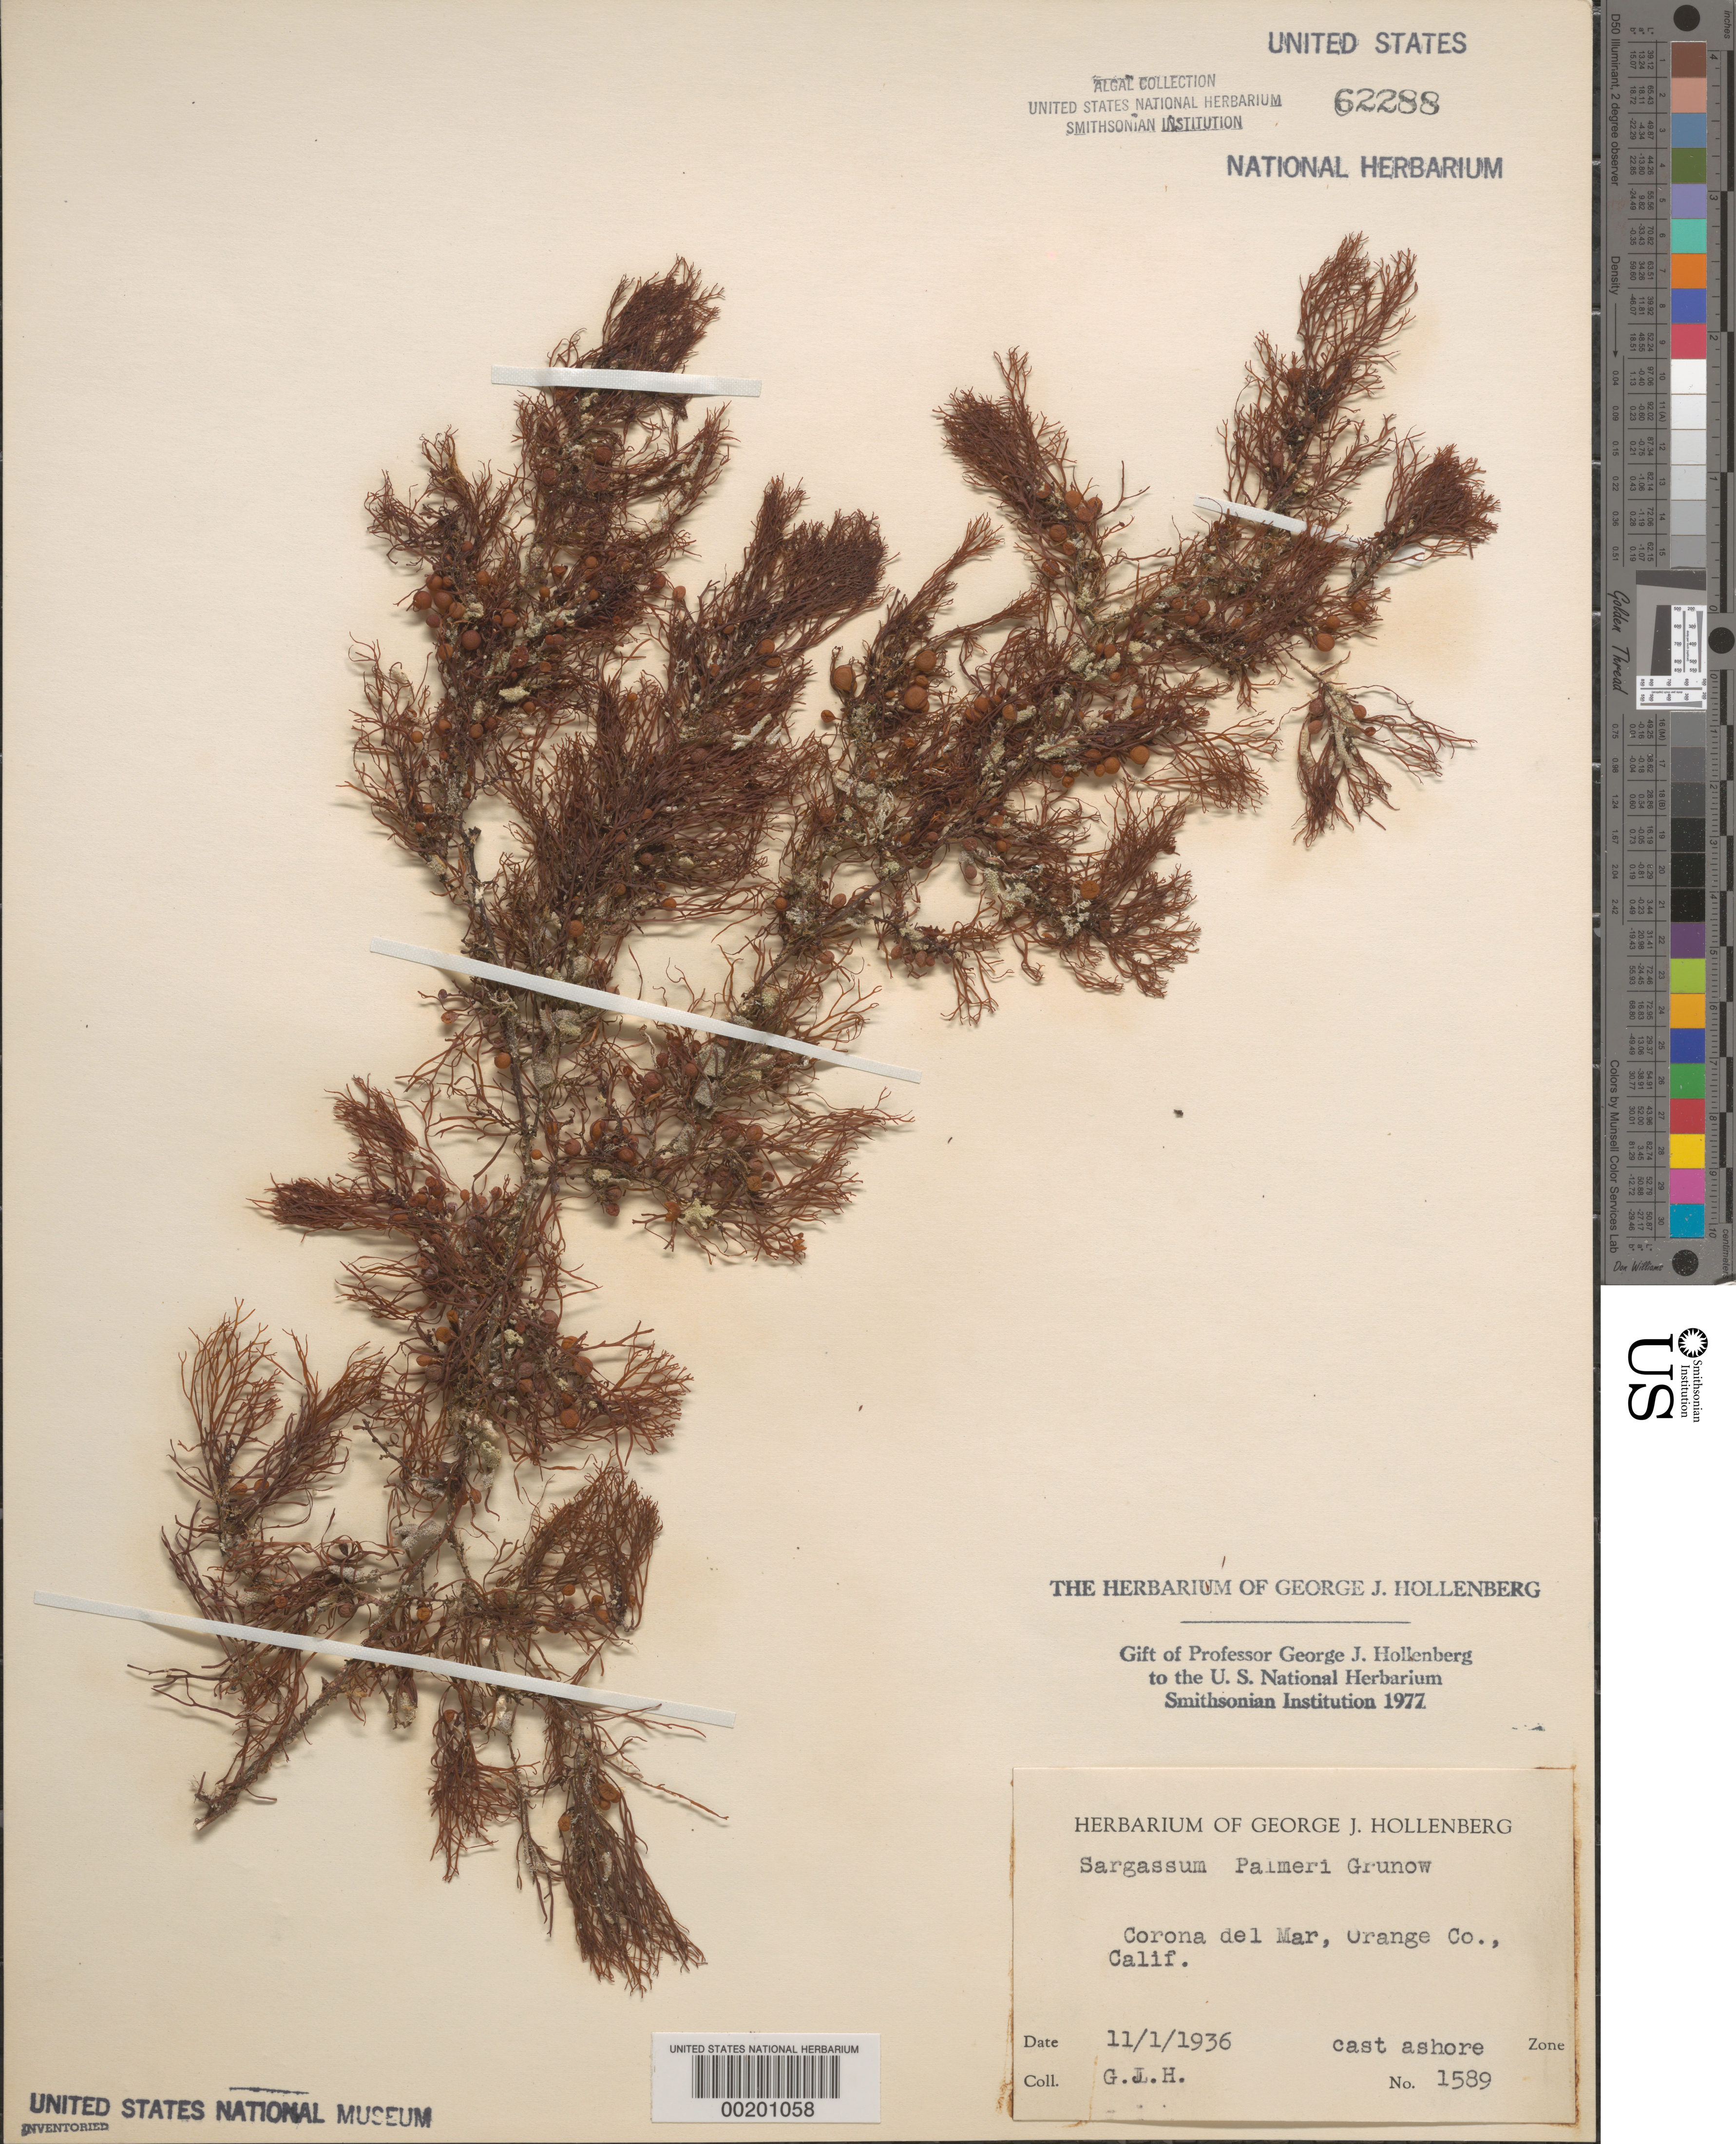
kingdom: Chromista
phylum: Ochrophyta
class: Phaeophyceae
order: Fucales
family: Sargassaceae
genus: Sargassum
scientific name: Sargassum palmeri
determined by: Hollenberg, George J.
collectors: G. Hollenberg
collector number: GJH 1589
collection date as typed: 01 Nov 1936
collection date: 1936-11-01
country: United States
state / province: California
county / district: Orange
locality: Corona del Mar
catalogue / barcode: US 62288